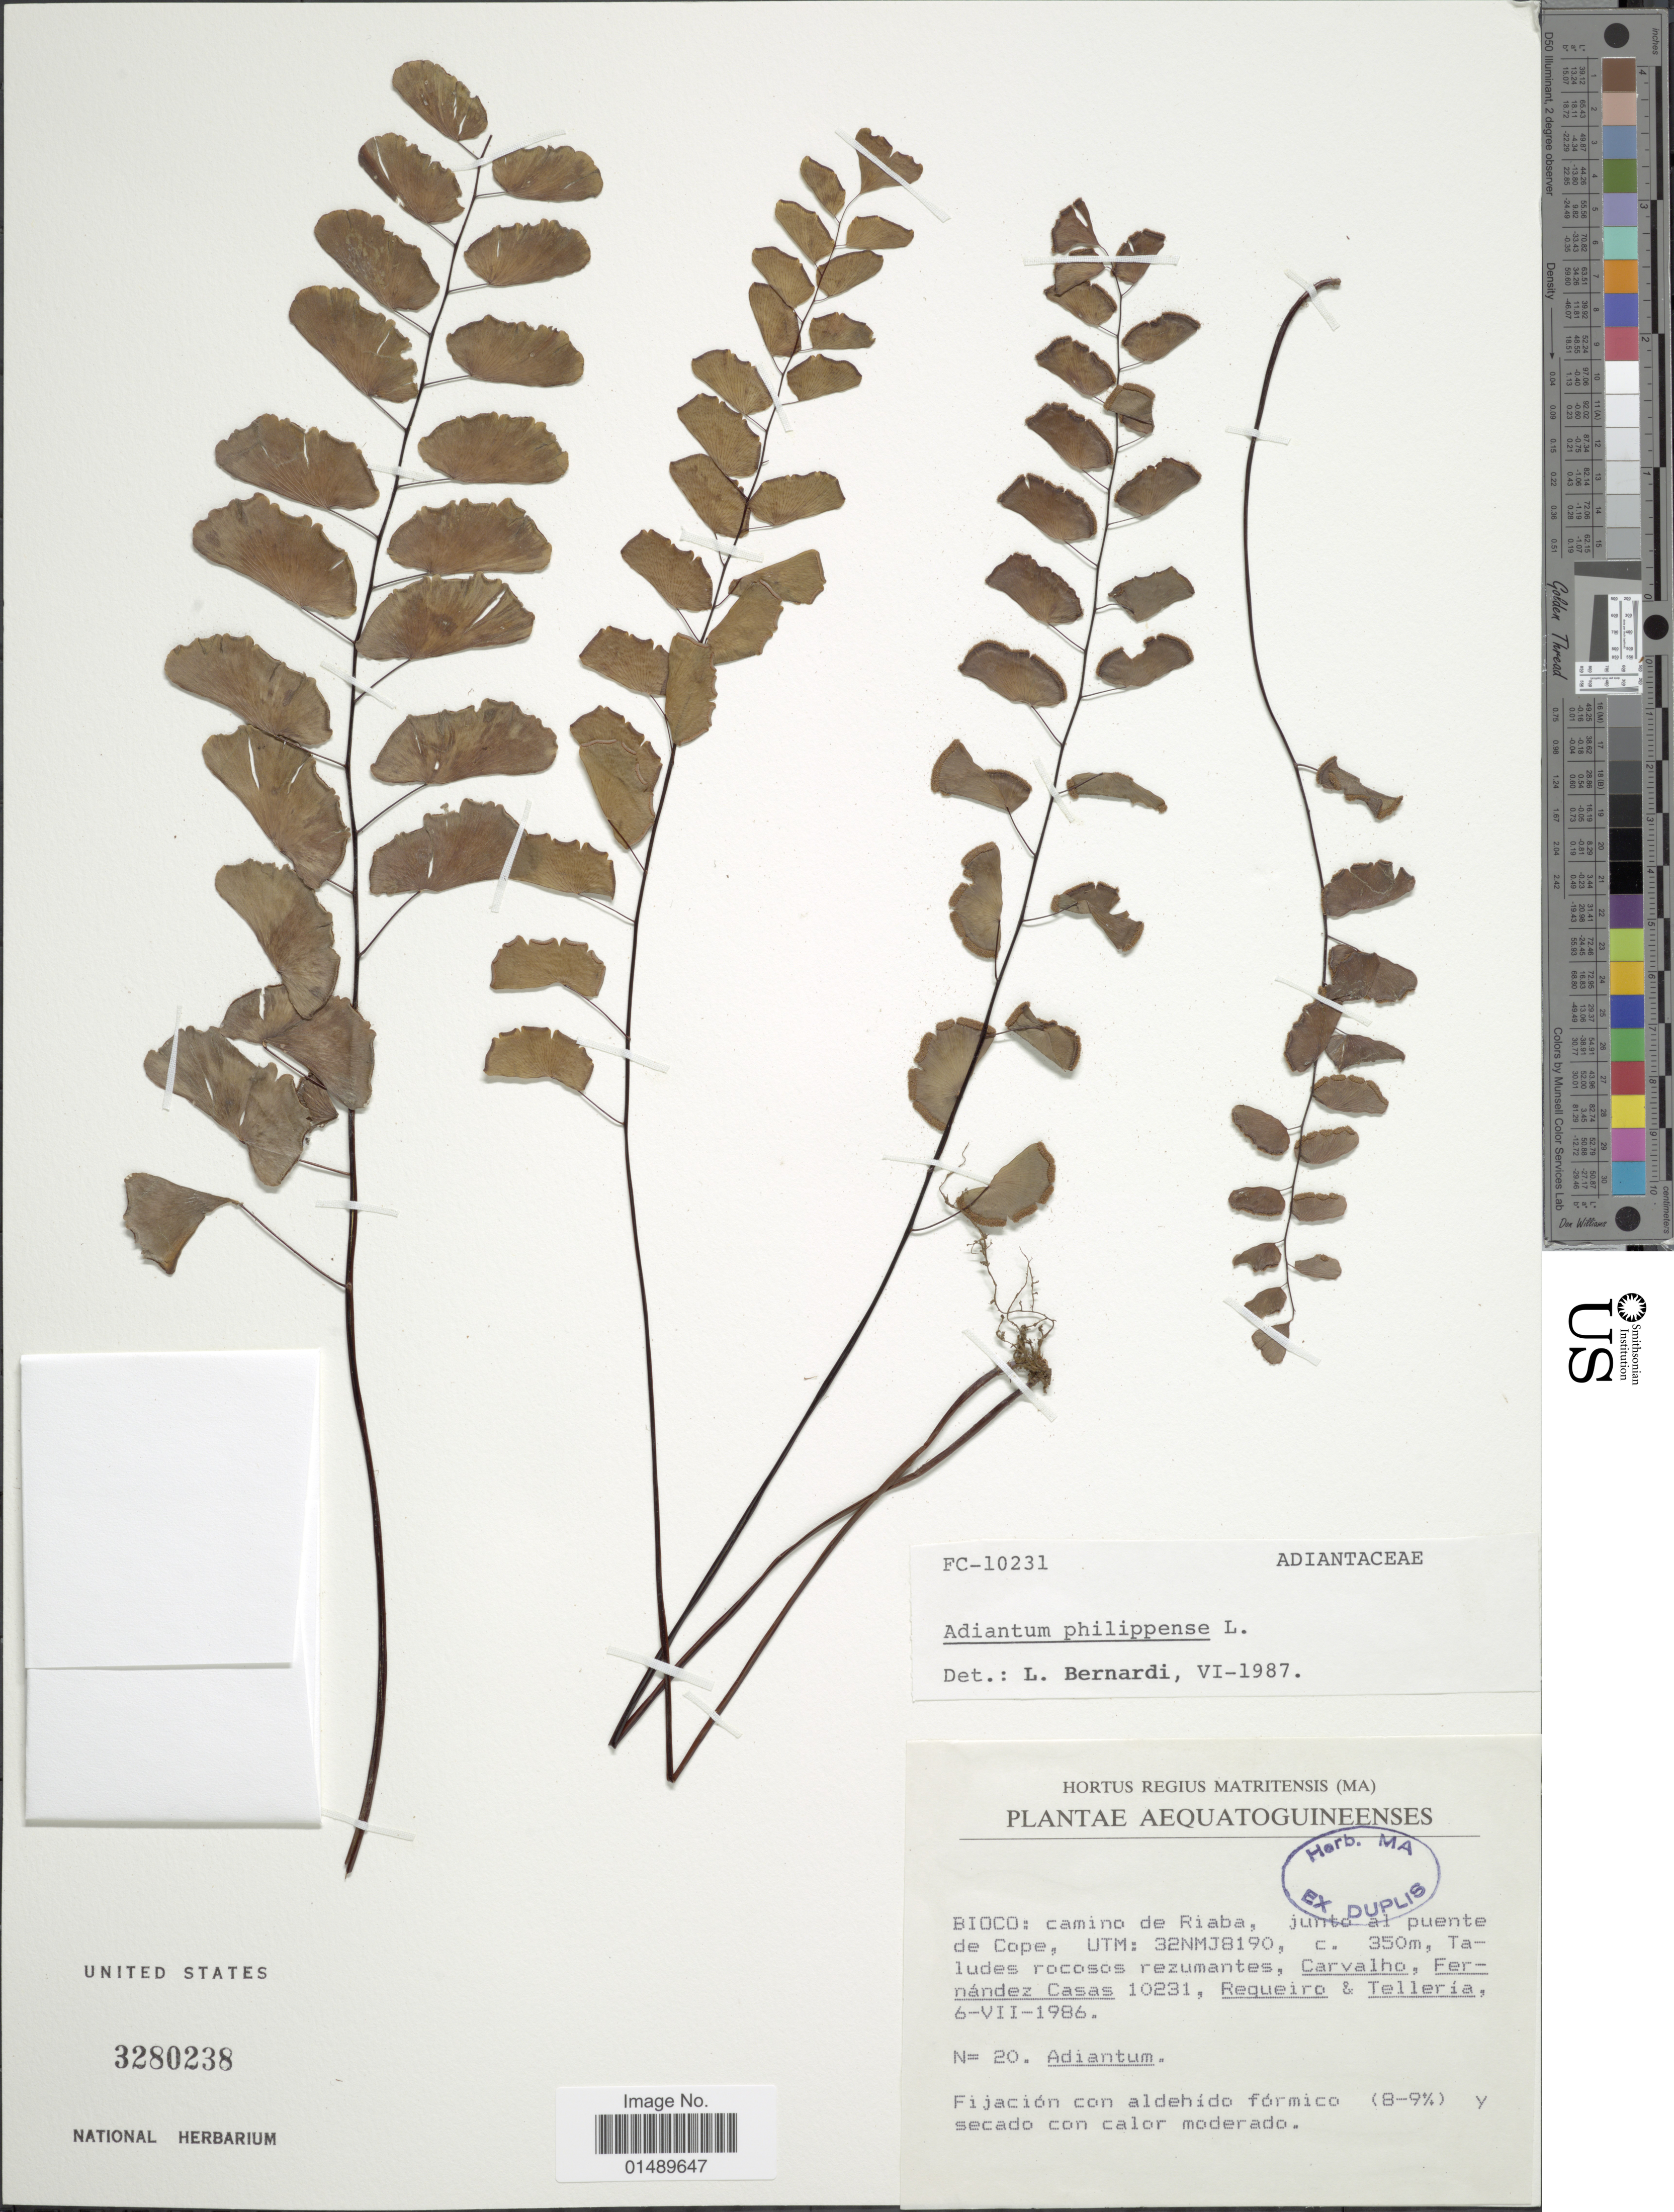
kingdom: Plantae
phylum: Tracheophyta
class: Polypodiopsida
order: Polypodiales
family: Pteridaceae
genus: Adiantum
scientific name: Adiantum philippense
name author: L.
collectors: F. Casas, Carvalho, --, Requeiro, -- & -. Telleria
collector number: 10231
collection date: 1986-07-06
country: Equatorial Guinea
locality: Bioco: camino de Riaba. junto al puente de Cope, UTM: 32NMJ8190.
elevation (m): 350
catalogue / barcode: US 3280238